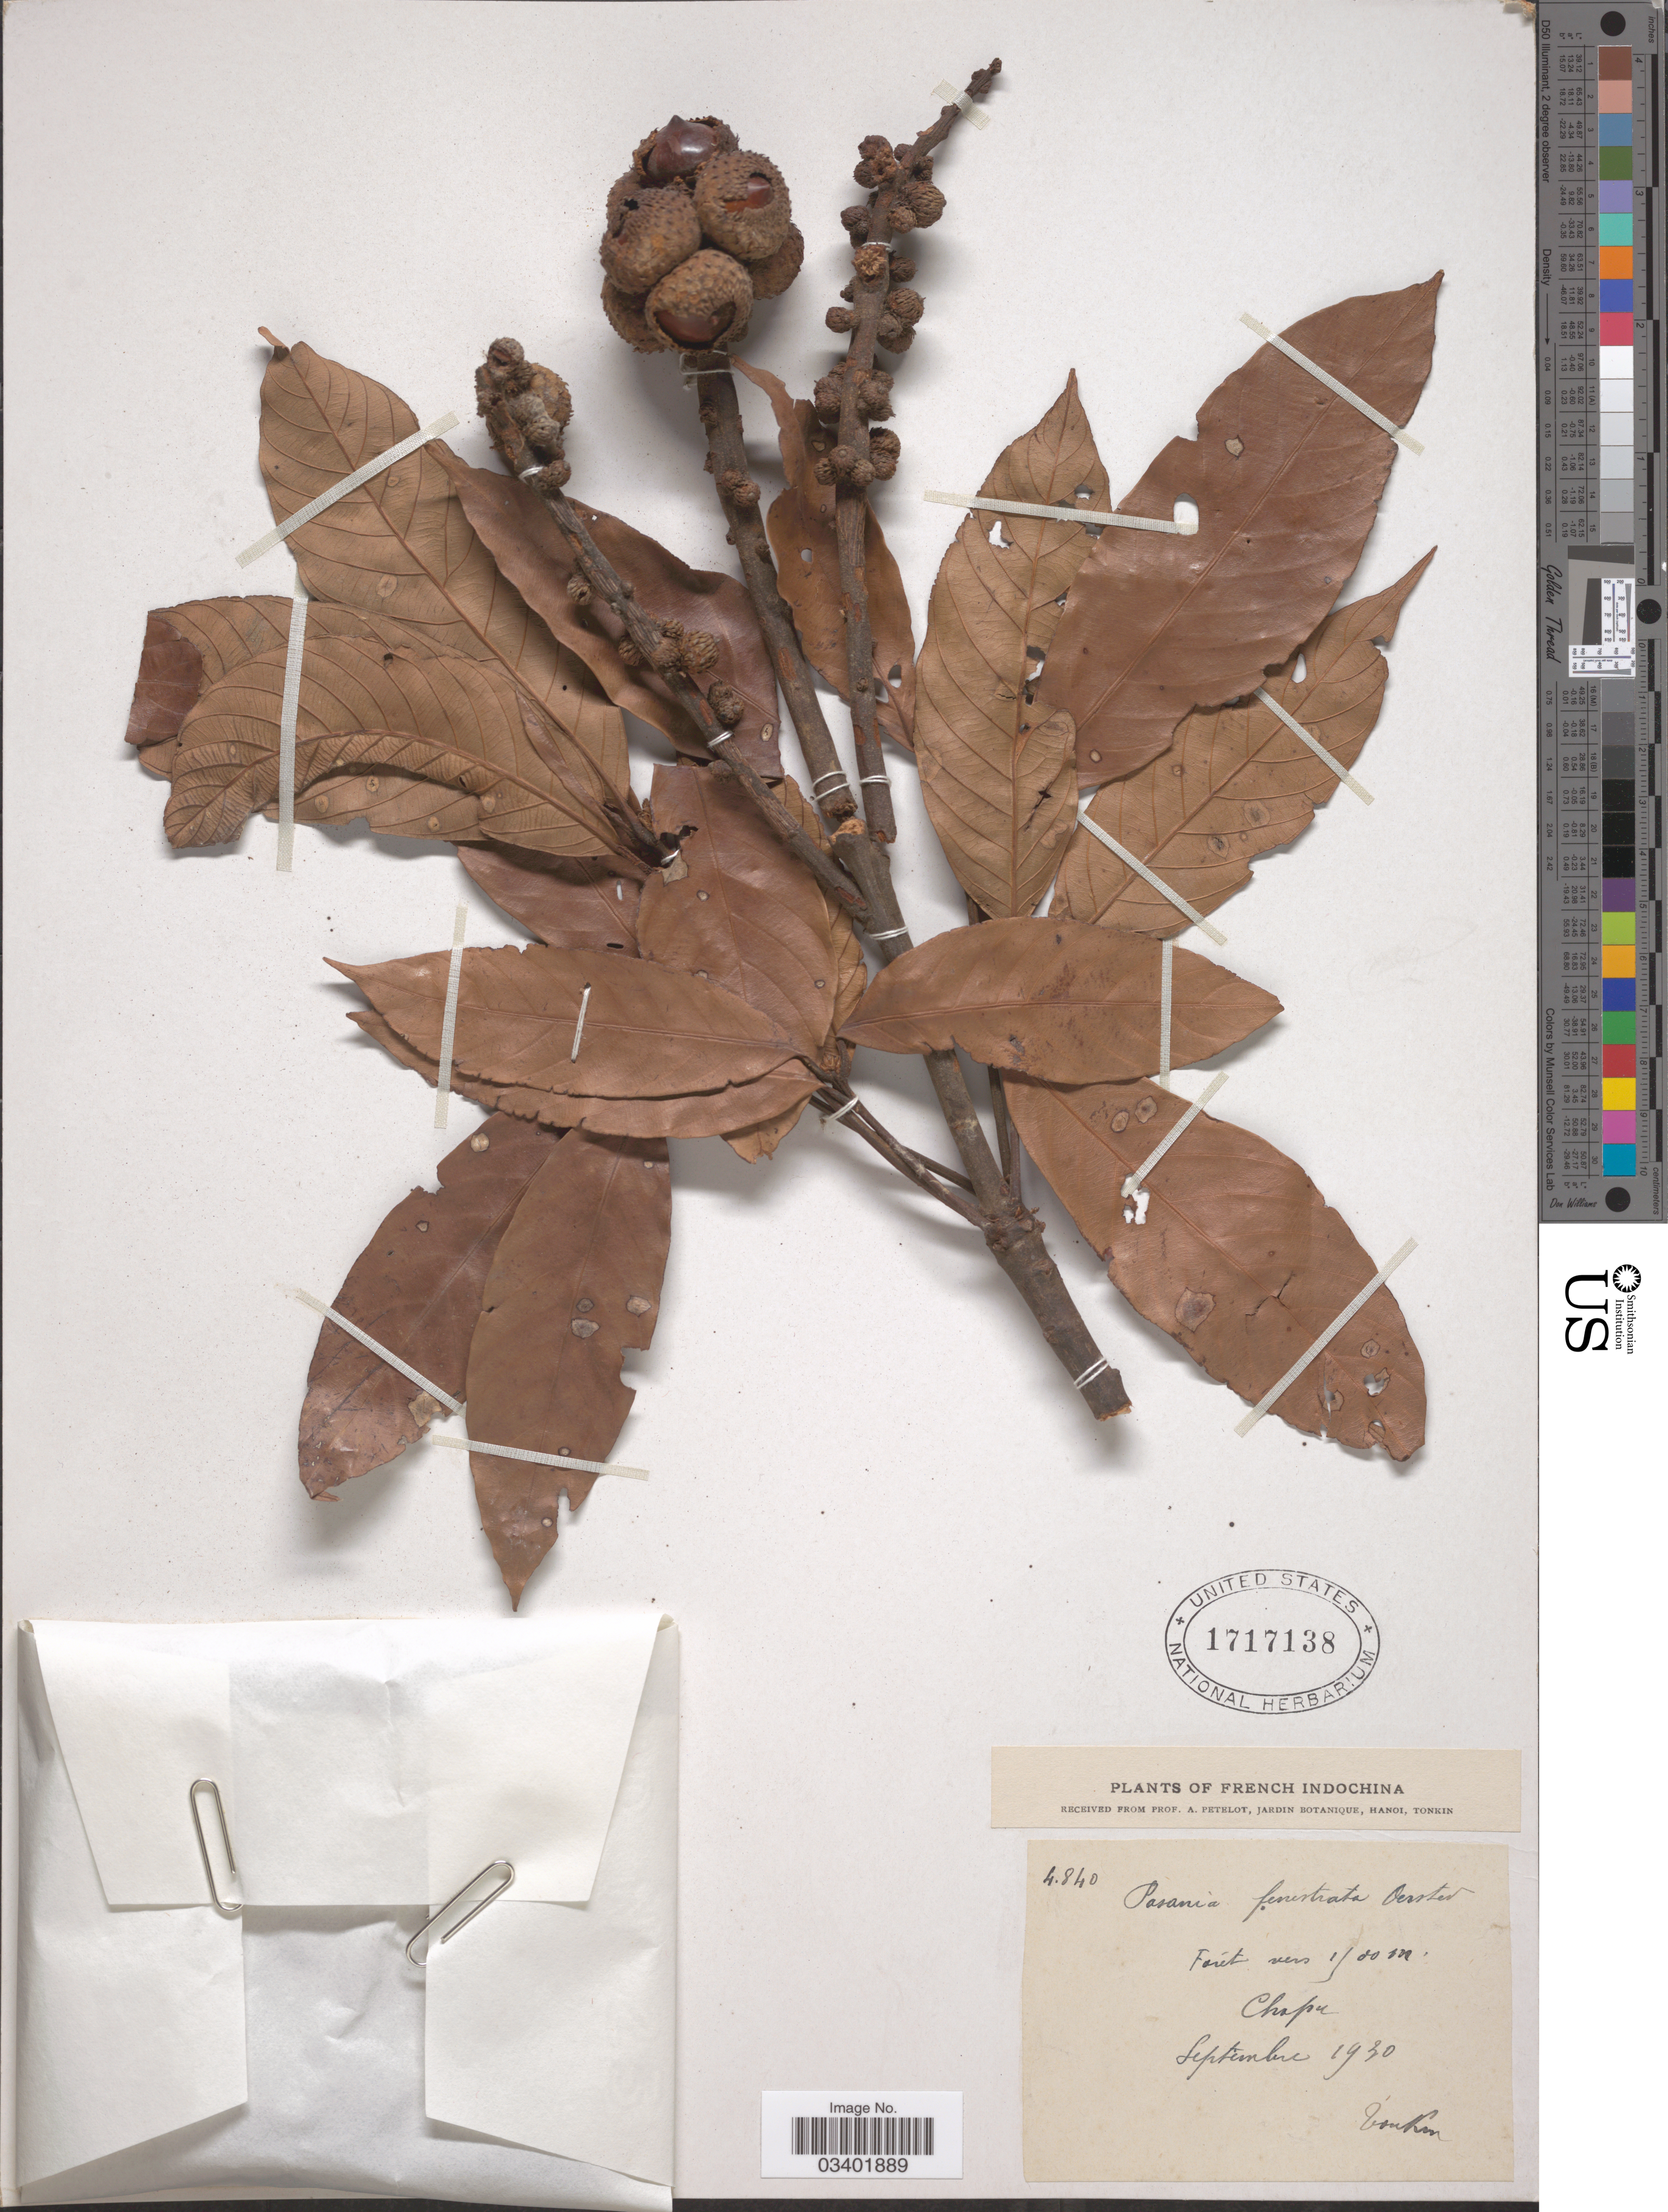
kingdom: Plantae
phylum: Tracheophyta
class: Magnoliopsida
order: Fagales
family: Fagaceae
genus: Lithocarpus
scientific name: Lithocarpus fenestratus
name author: (Roxb.) Rehder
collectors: P. A. Pételot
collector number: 4840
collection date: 1930-09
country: Vietnam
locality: French Indochina. Chapa.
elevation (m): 1500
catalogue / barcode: US 1717138